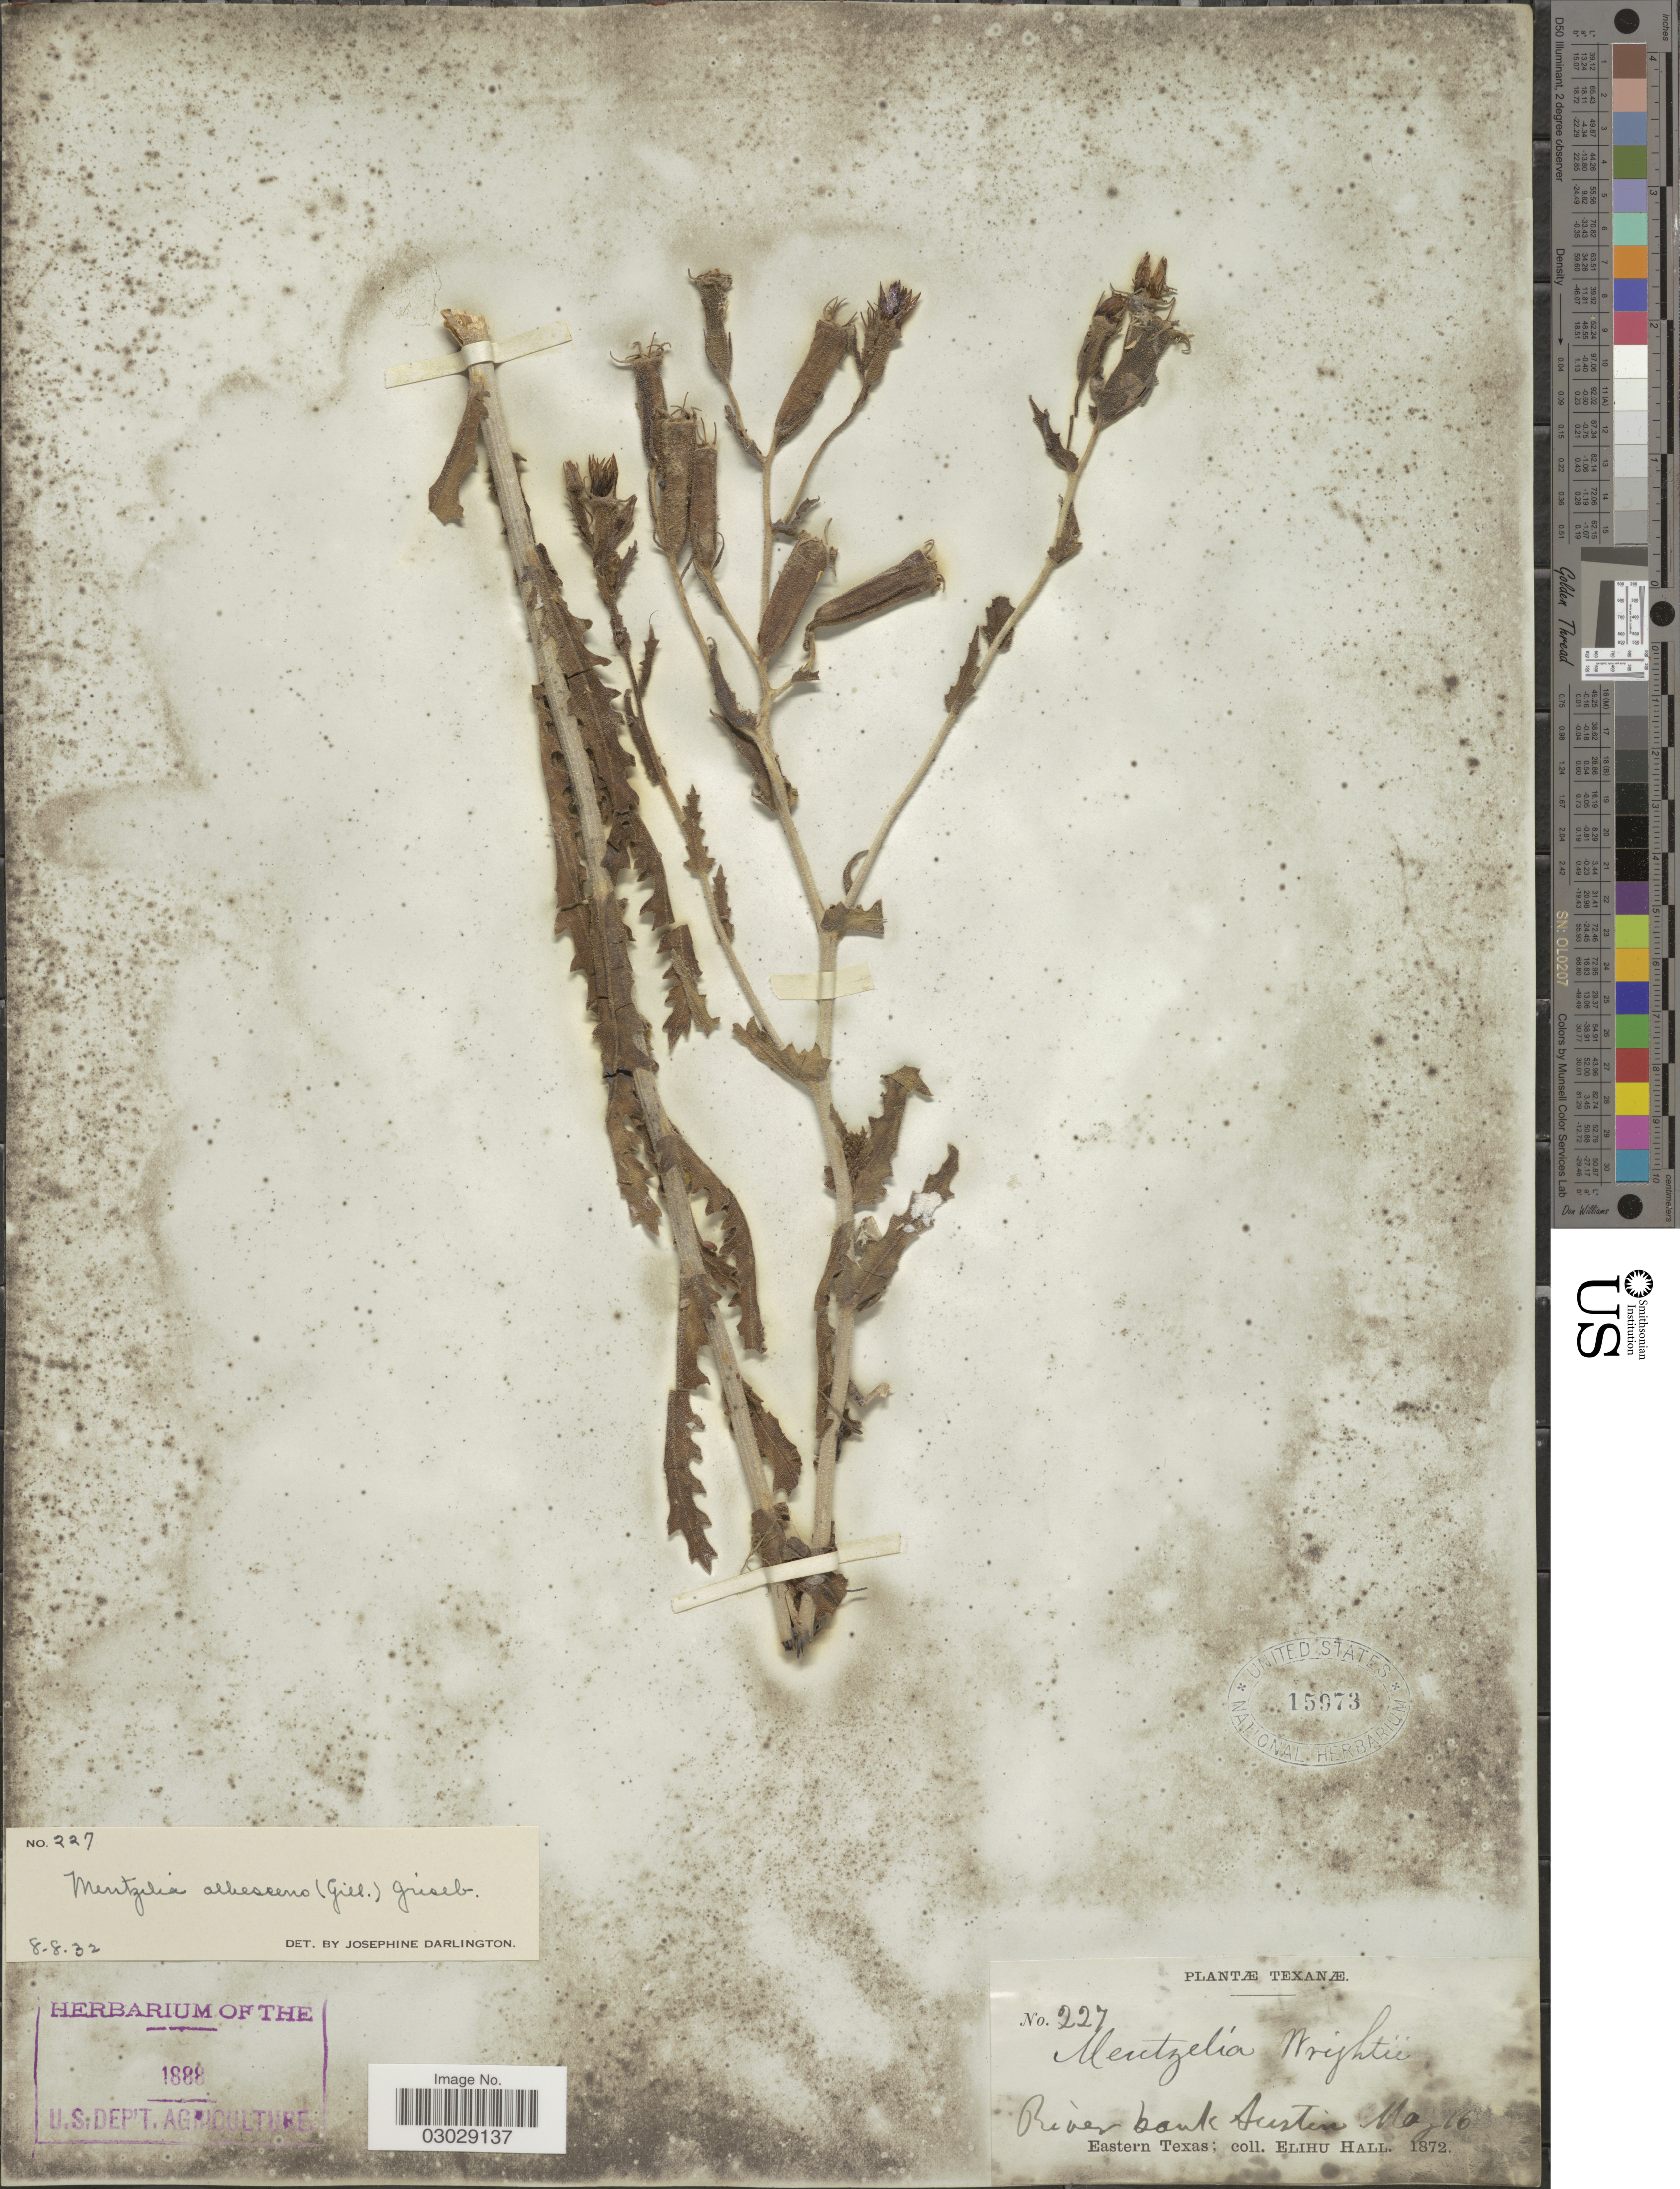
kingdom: Plantae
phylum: Tracheophyta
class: Magnoliopsida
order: Cornales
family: Loasaceae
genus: Mentzelia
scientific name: Mentzelia albescens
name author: (Gillies ex Arn.) Griseb.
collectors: E. Hall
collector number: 227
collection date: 1872-05-16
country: United States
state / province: Texas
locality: River bank Austin. Eastern Texas.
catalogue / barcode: US 15973